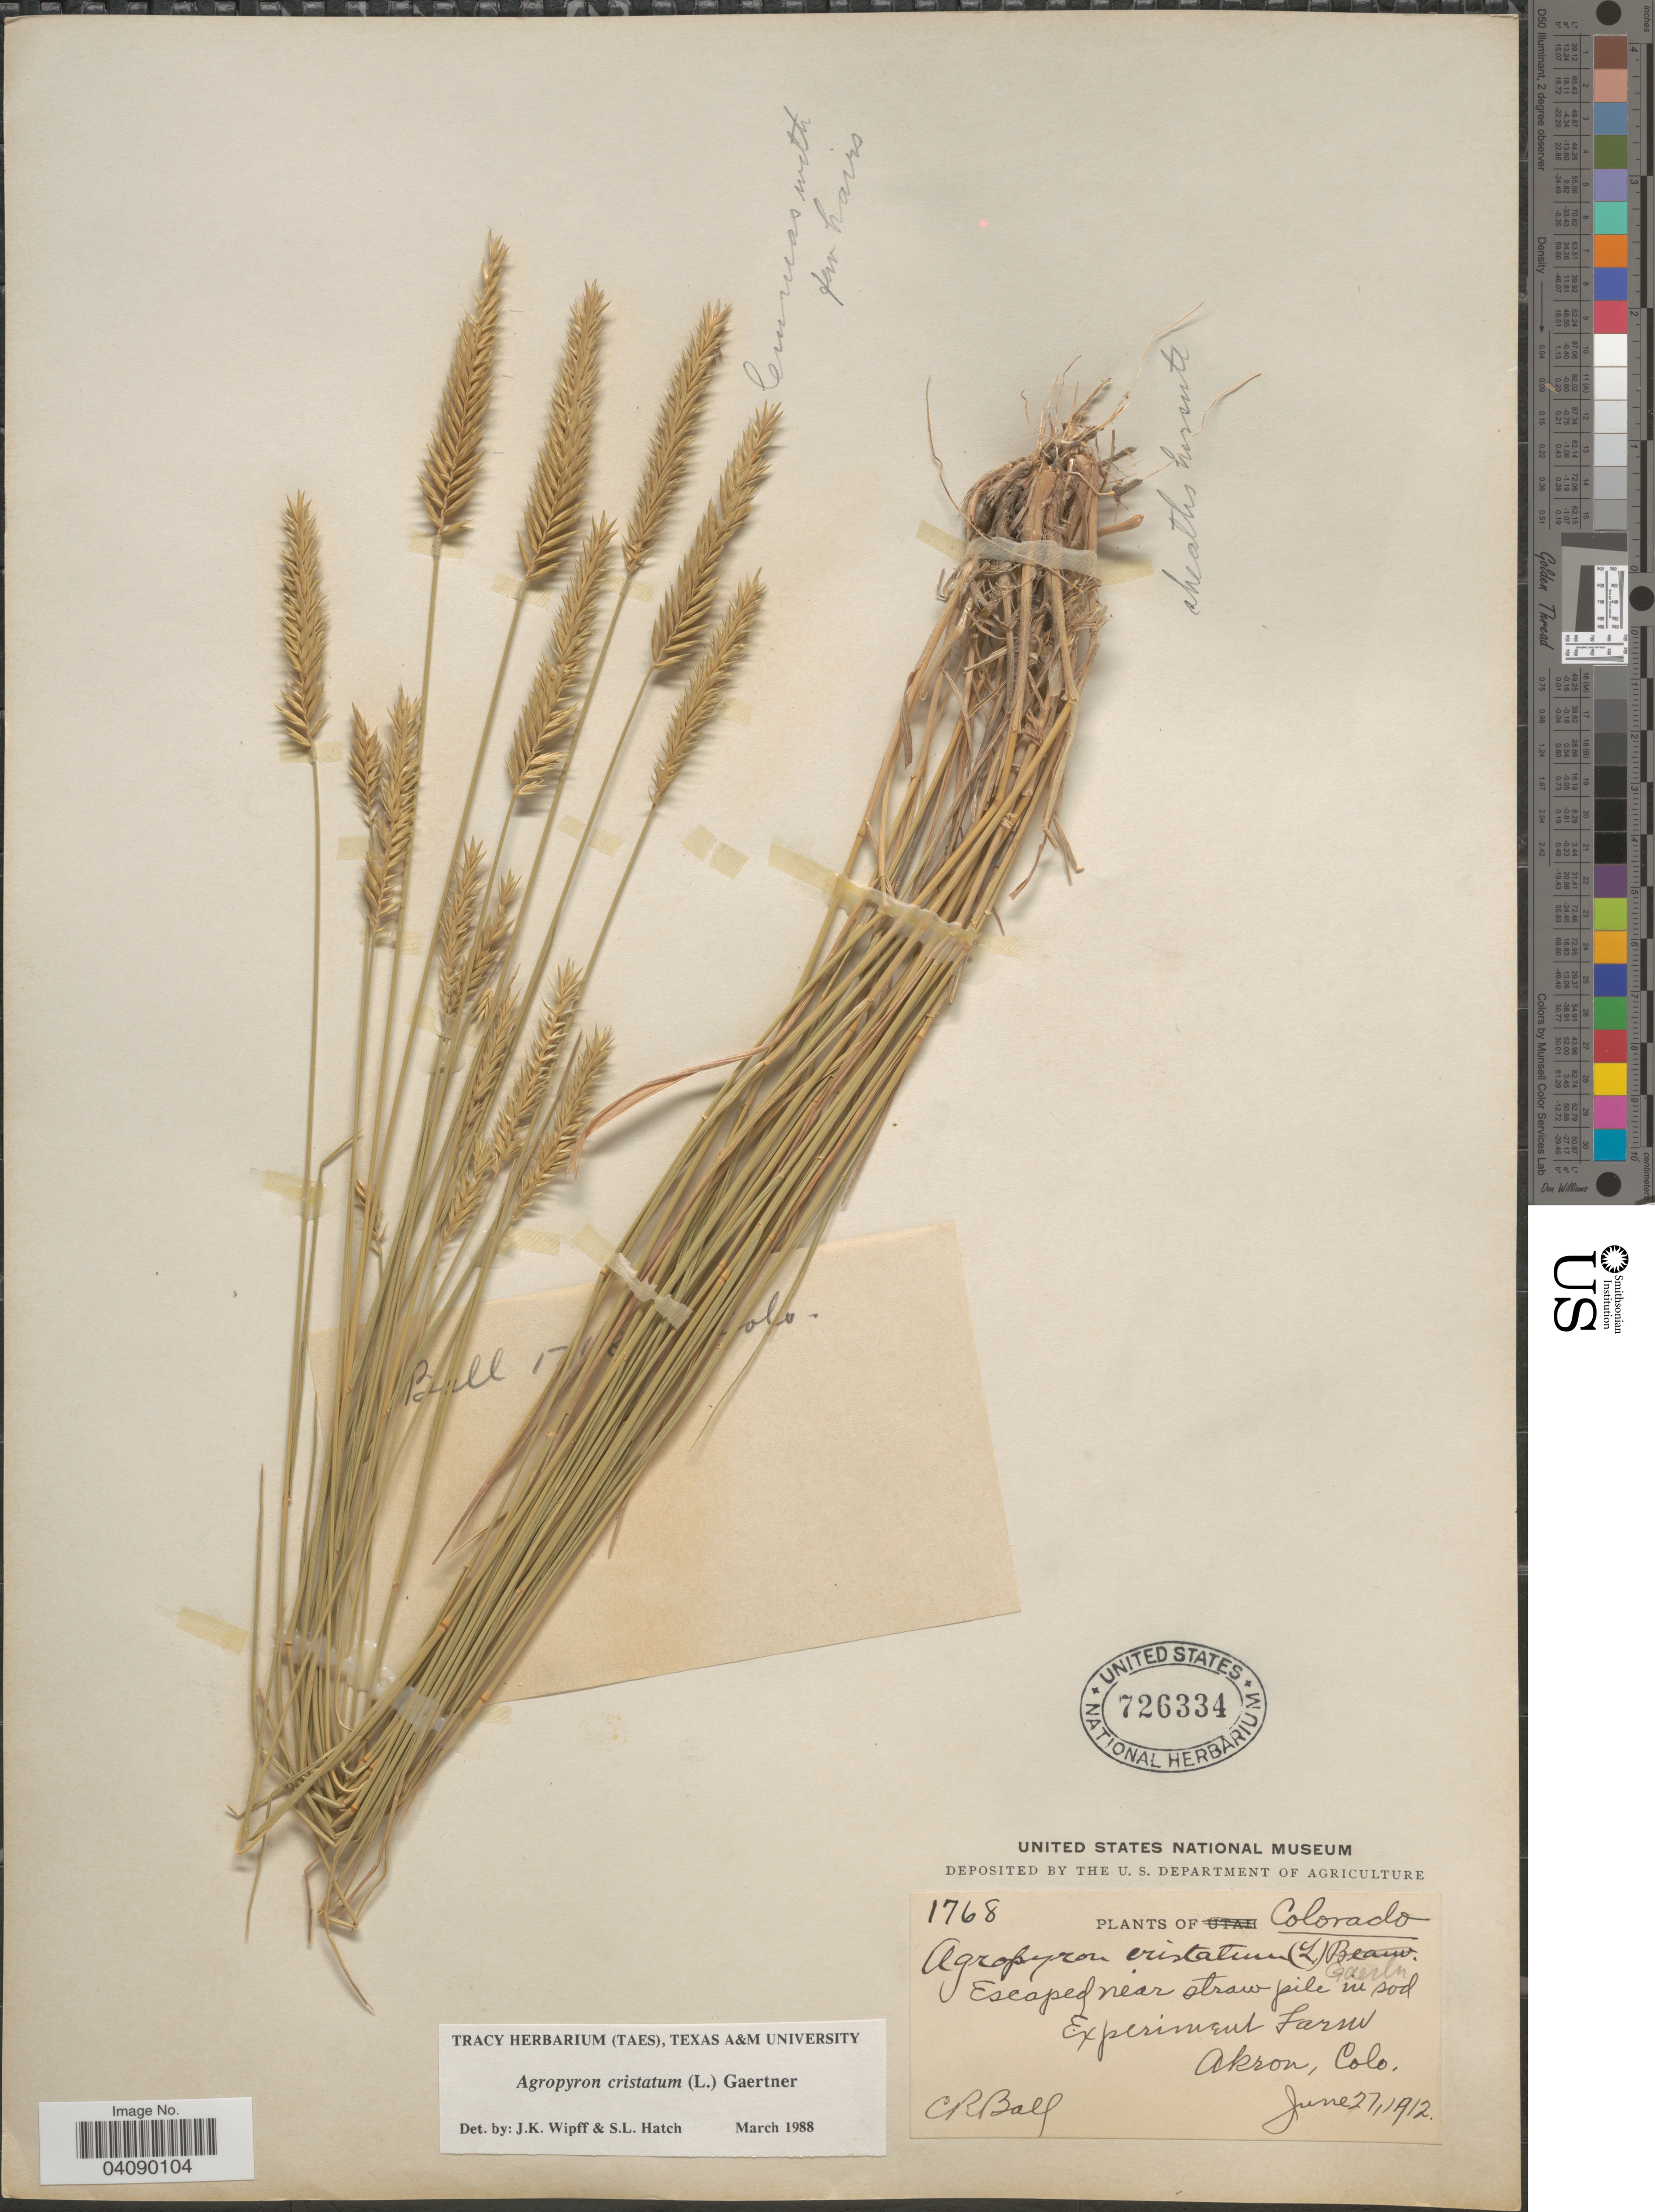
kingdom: Plantae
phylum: Tracheophyta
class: Liliopsida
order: Poales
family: Poaceae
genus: Agropyron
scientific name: Agropyron cristatum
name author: (L.) Gaertn.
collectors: C. R. Ball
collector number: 1768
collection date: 1912-06-27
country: United States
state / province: Colorado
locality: Escaped near straw pile in sod. Experimental Farm. Akron.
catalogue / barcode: US 726334